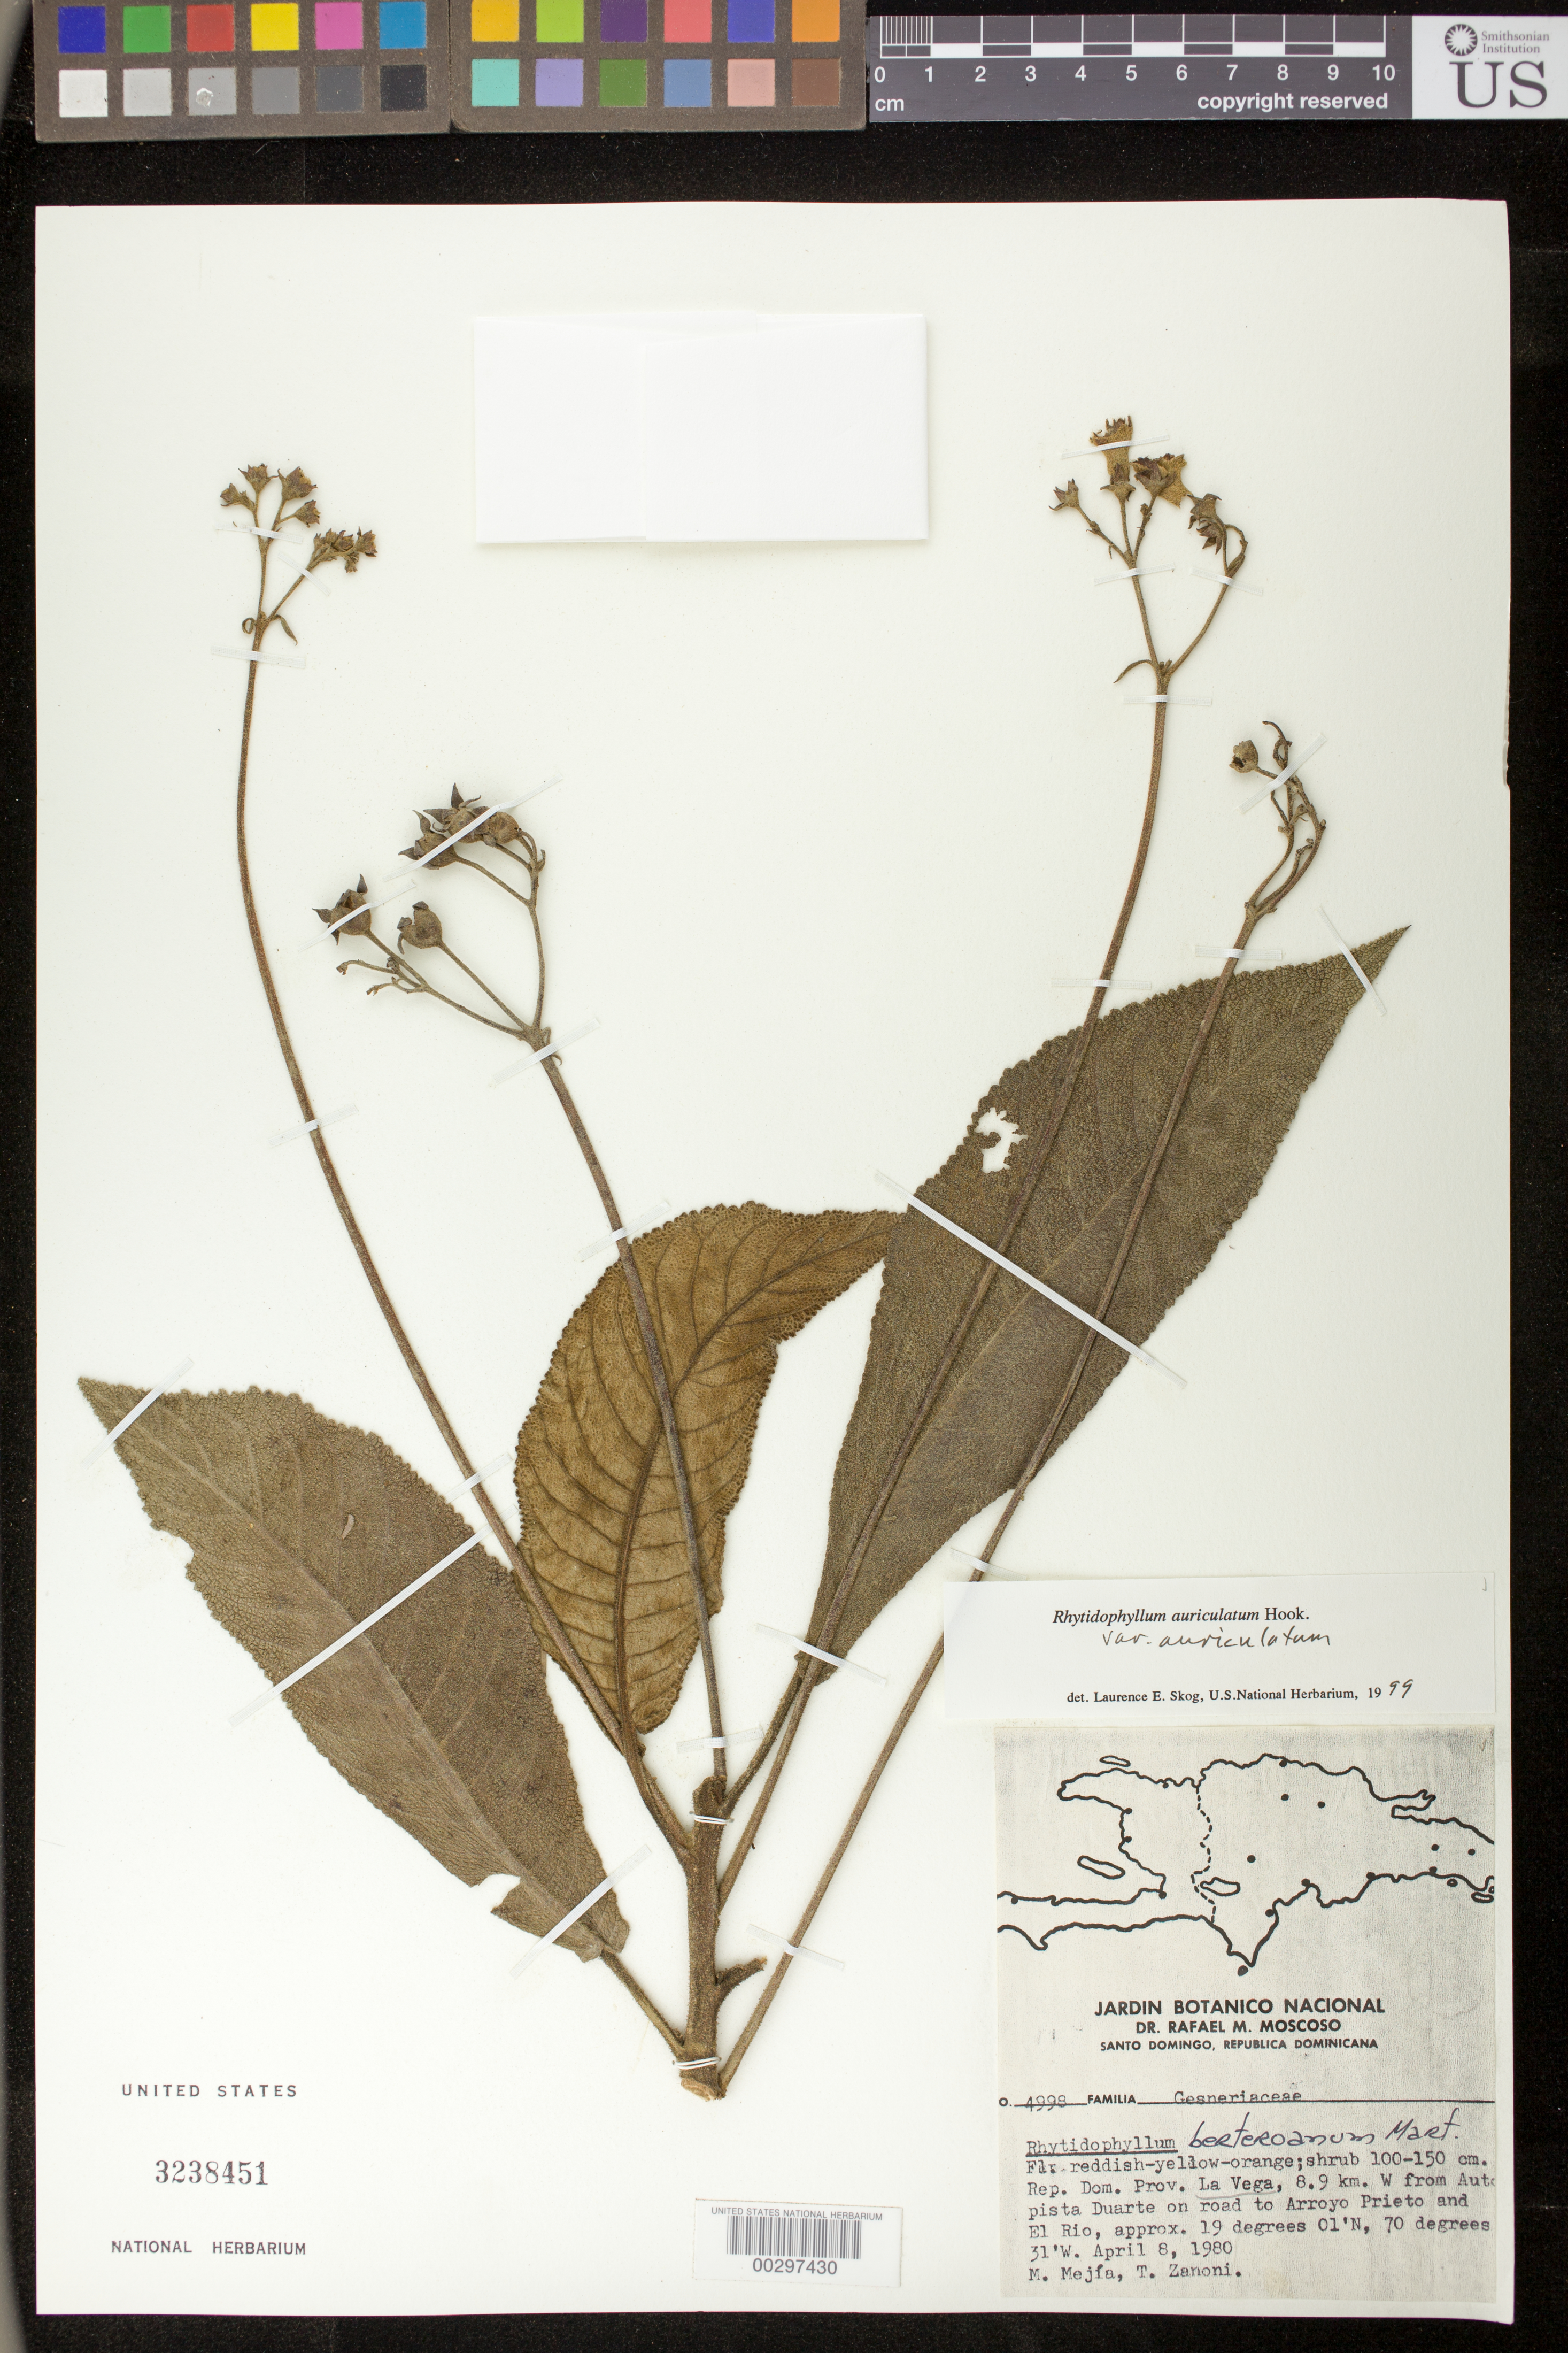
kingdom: Plantae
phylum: Tracheophyta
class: Magnoliopsida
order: Lamiales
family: Gesneriaceae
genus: Rhytidophyllum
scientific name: Rhytidophyllum auriculatum var. angustatum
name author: Urb.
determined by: Skog, Laurence E.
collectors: M. Mejia & T. A. Zanoni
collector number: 4998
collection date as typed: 08 Apr 1980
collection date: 1980-04-08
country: Dominican Republic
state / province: La Vega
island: Hispaniola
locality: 8.9 km W from Autopista Duarte on road to Arroyo Prieto and El Rio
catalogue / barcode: US 3238451